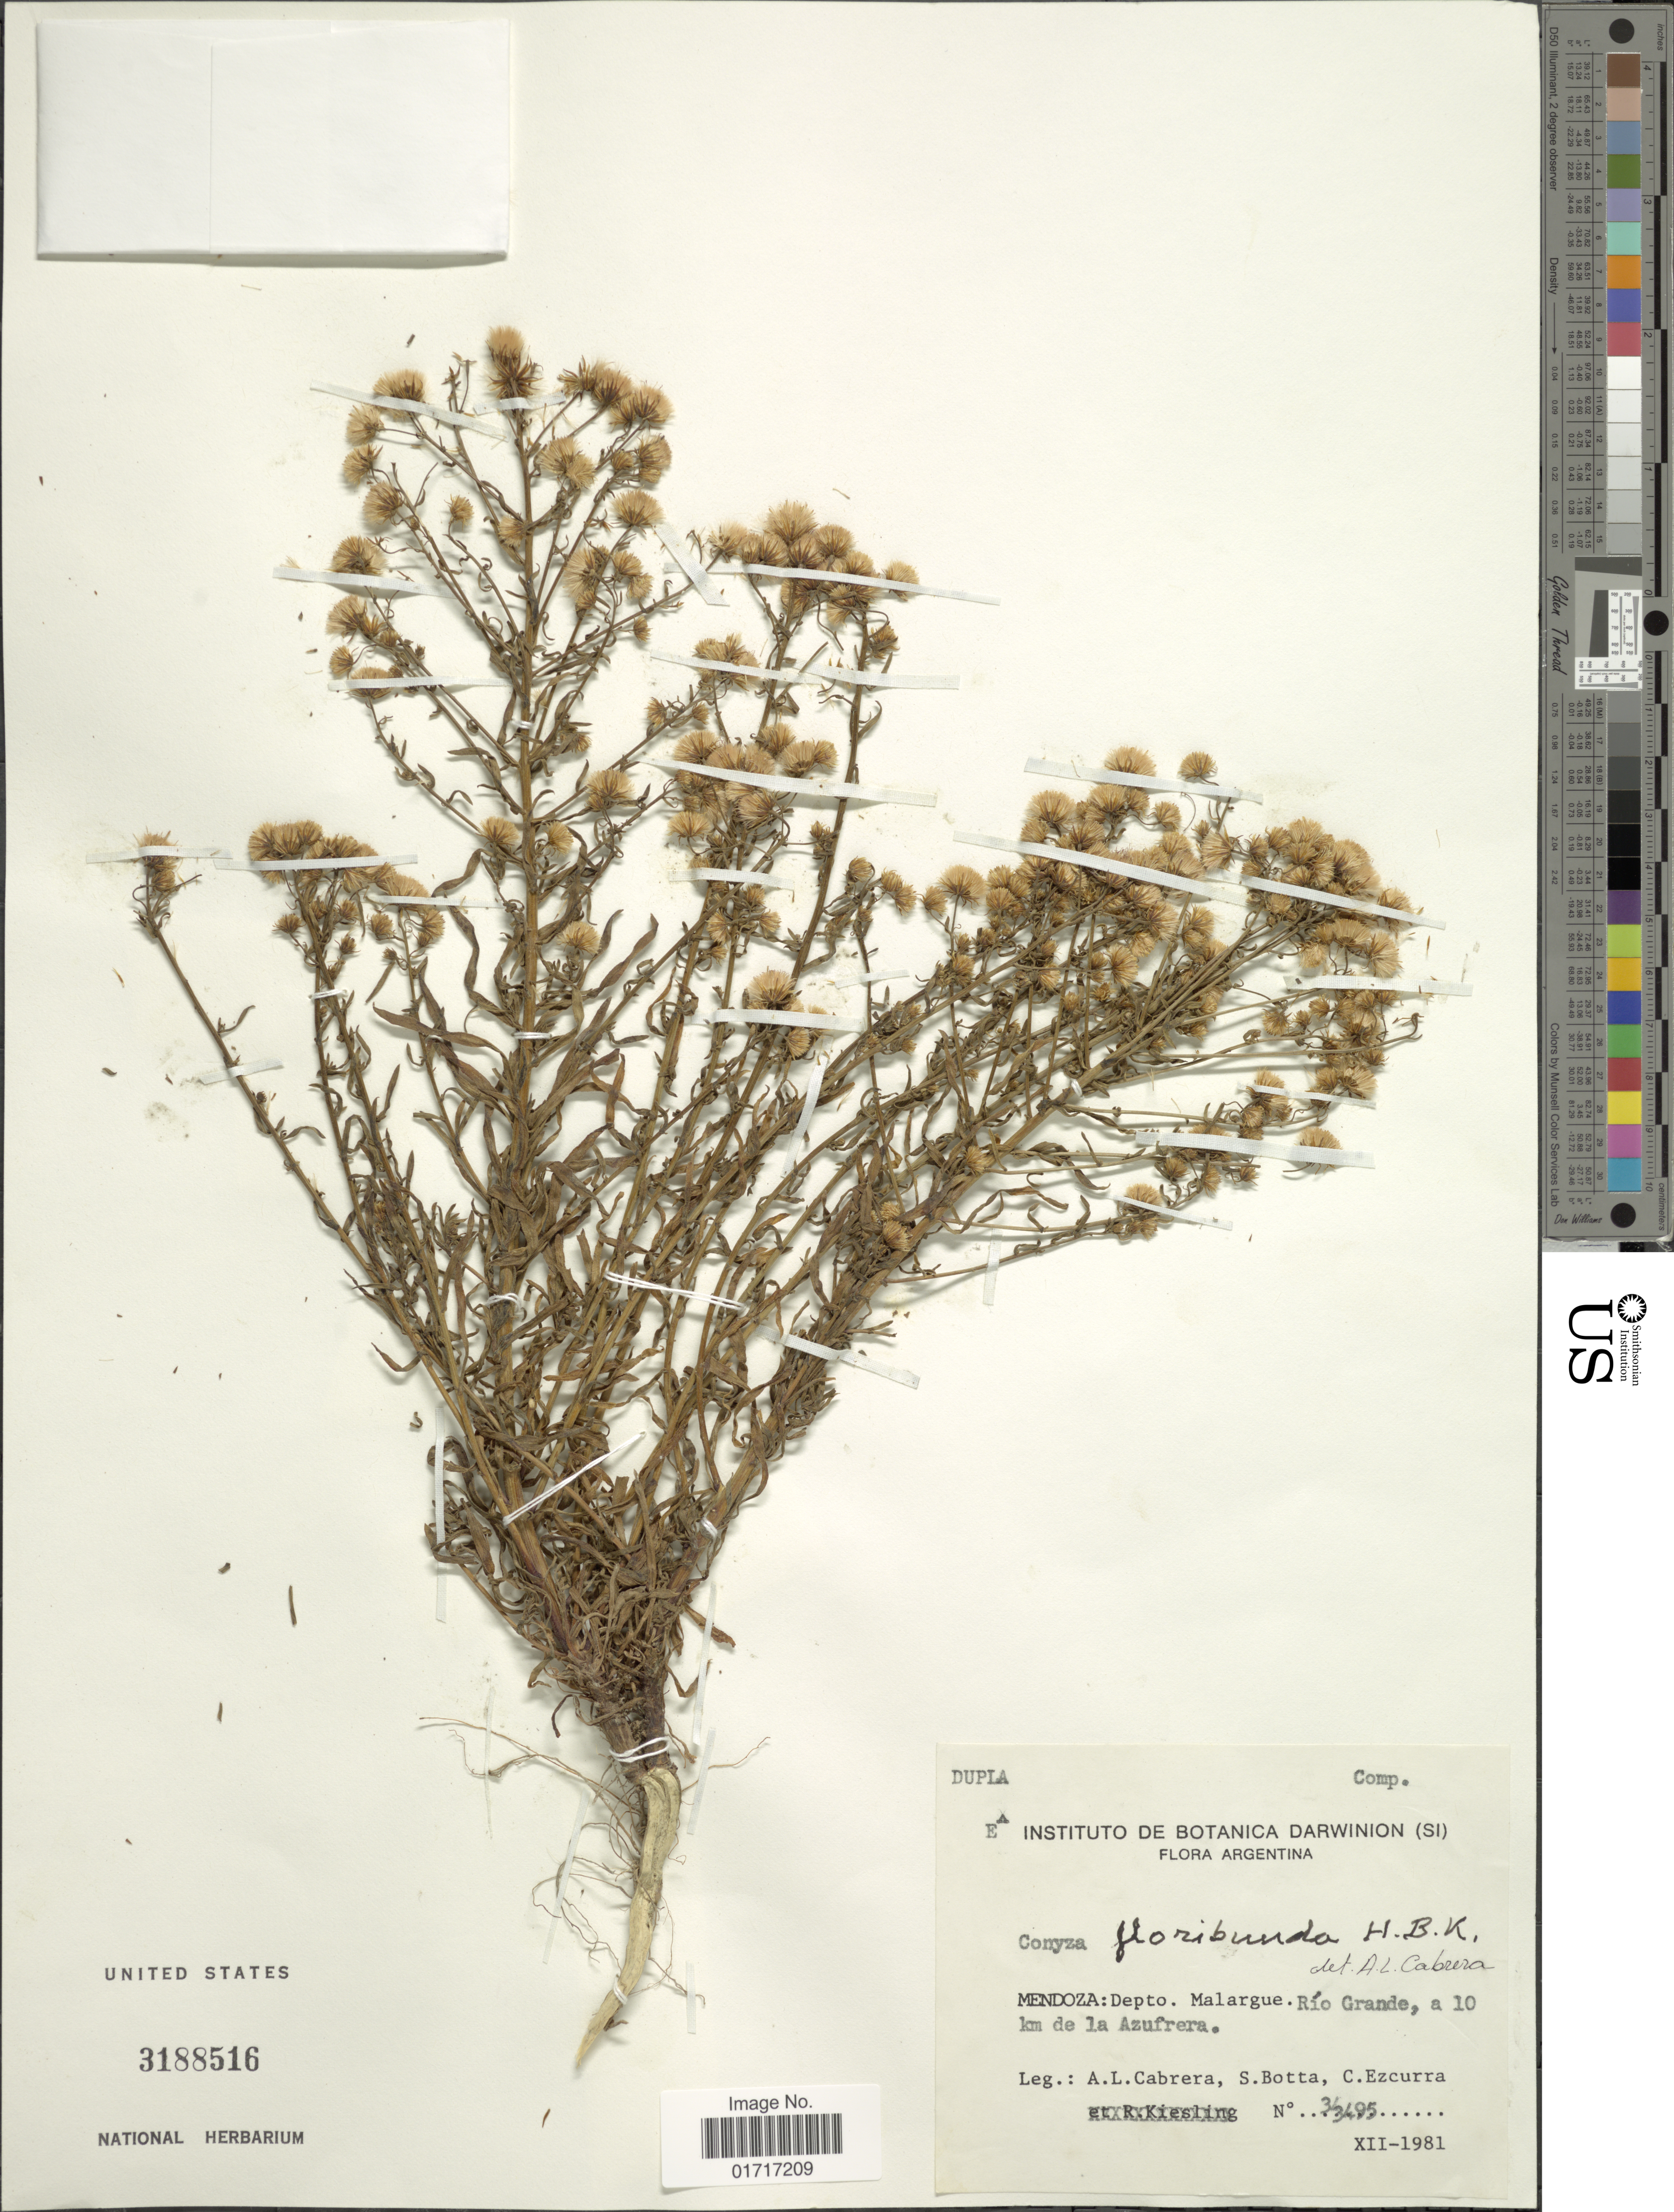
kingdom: Plantae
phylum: Tracheophyta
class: Magnoliopsida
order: Asterales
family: Asteraceae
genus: Conyza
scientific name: Conyza floribunda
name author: Kunth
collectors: A. L. Cabrera, S. Botta & C. Ezcurra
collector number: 33495*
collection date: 1981-12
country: Argentina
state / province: Mendoza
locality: Mendoza: Depto. Malargue, Rio Grande, a 10 km de la Azufrera.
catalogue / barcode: US 3188516